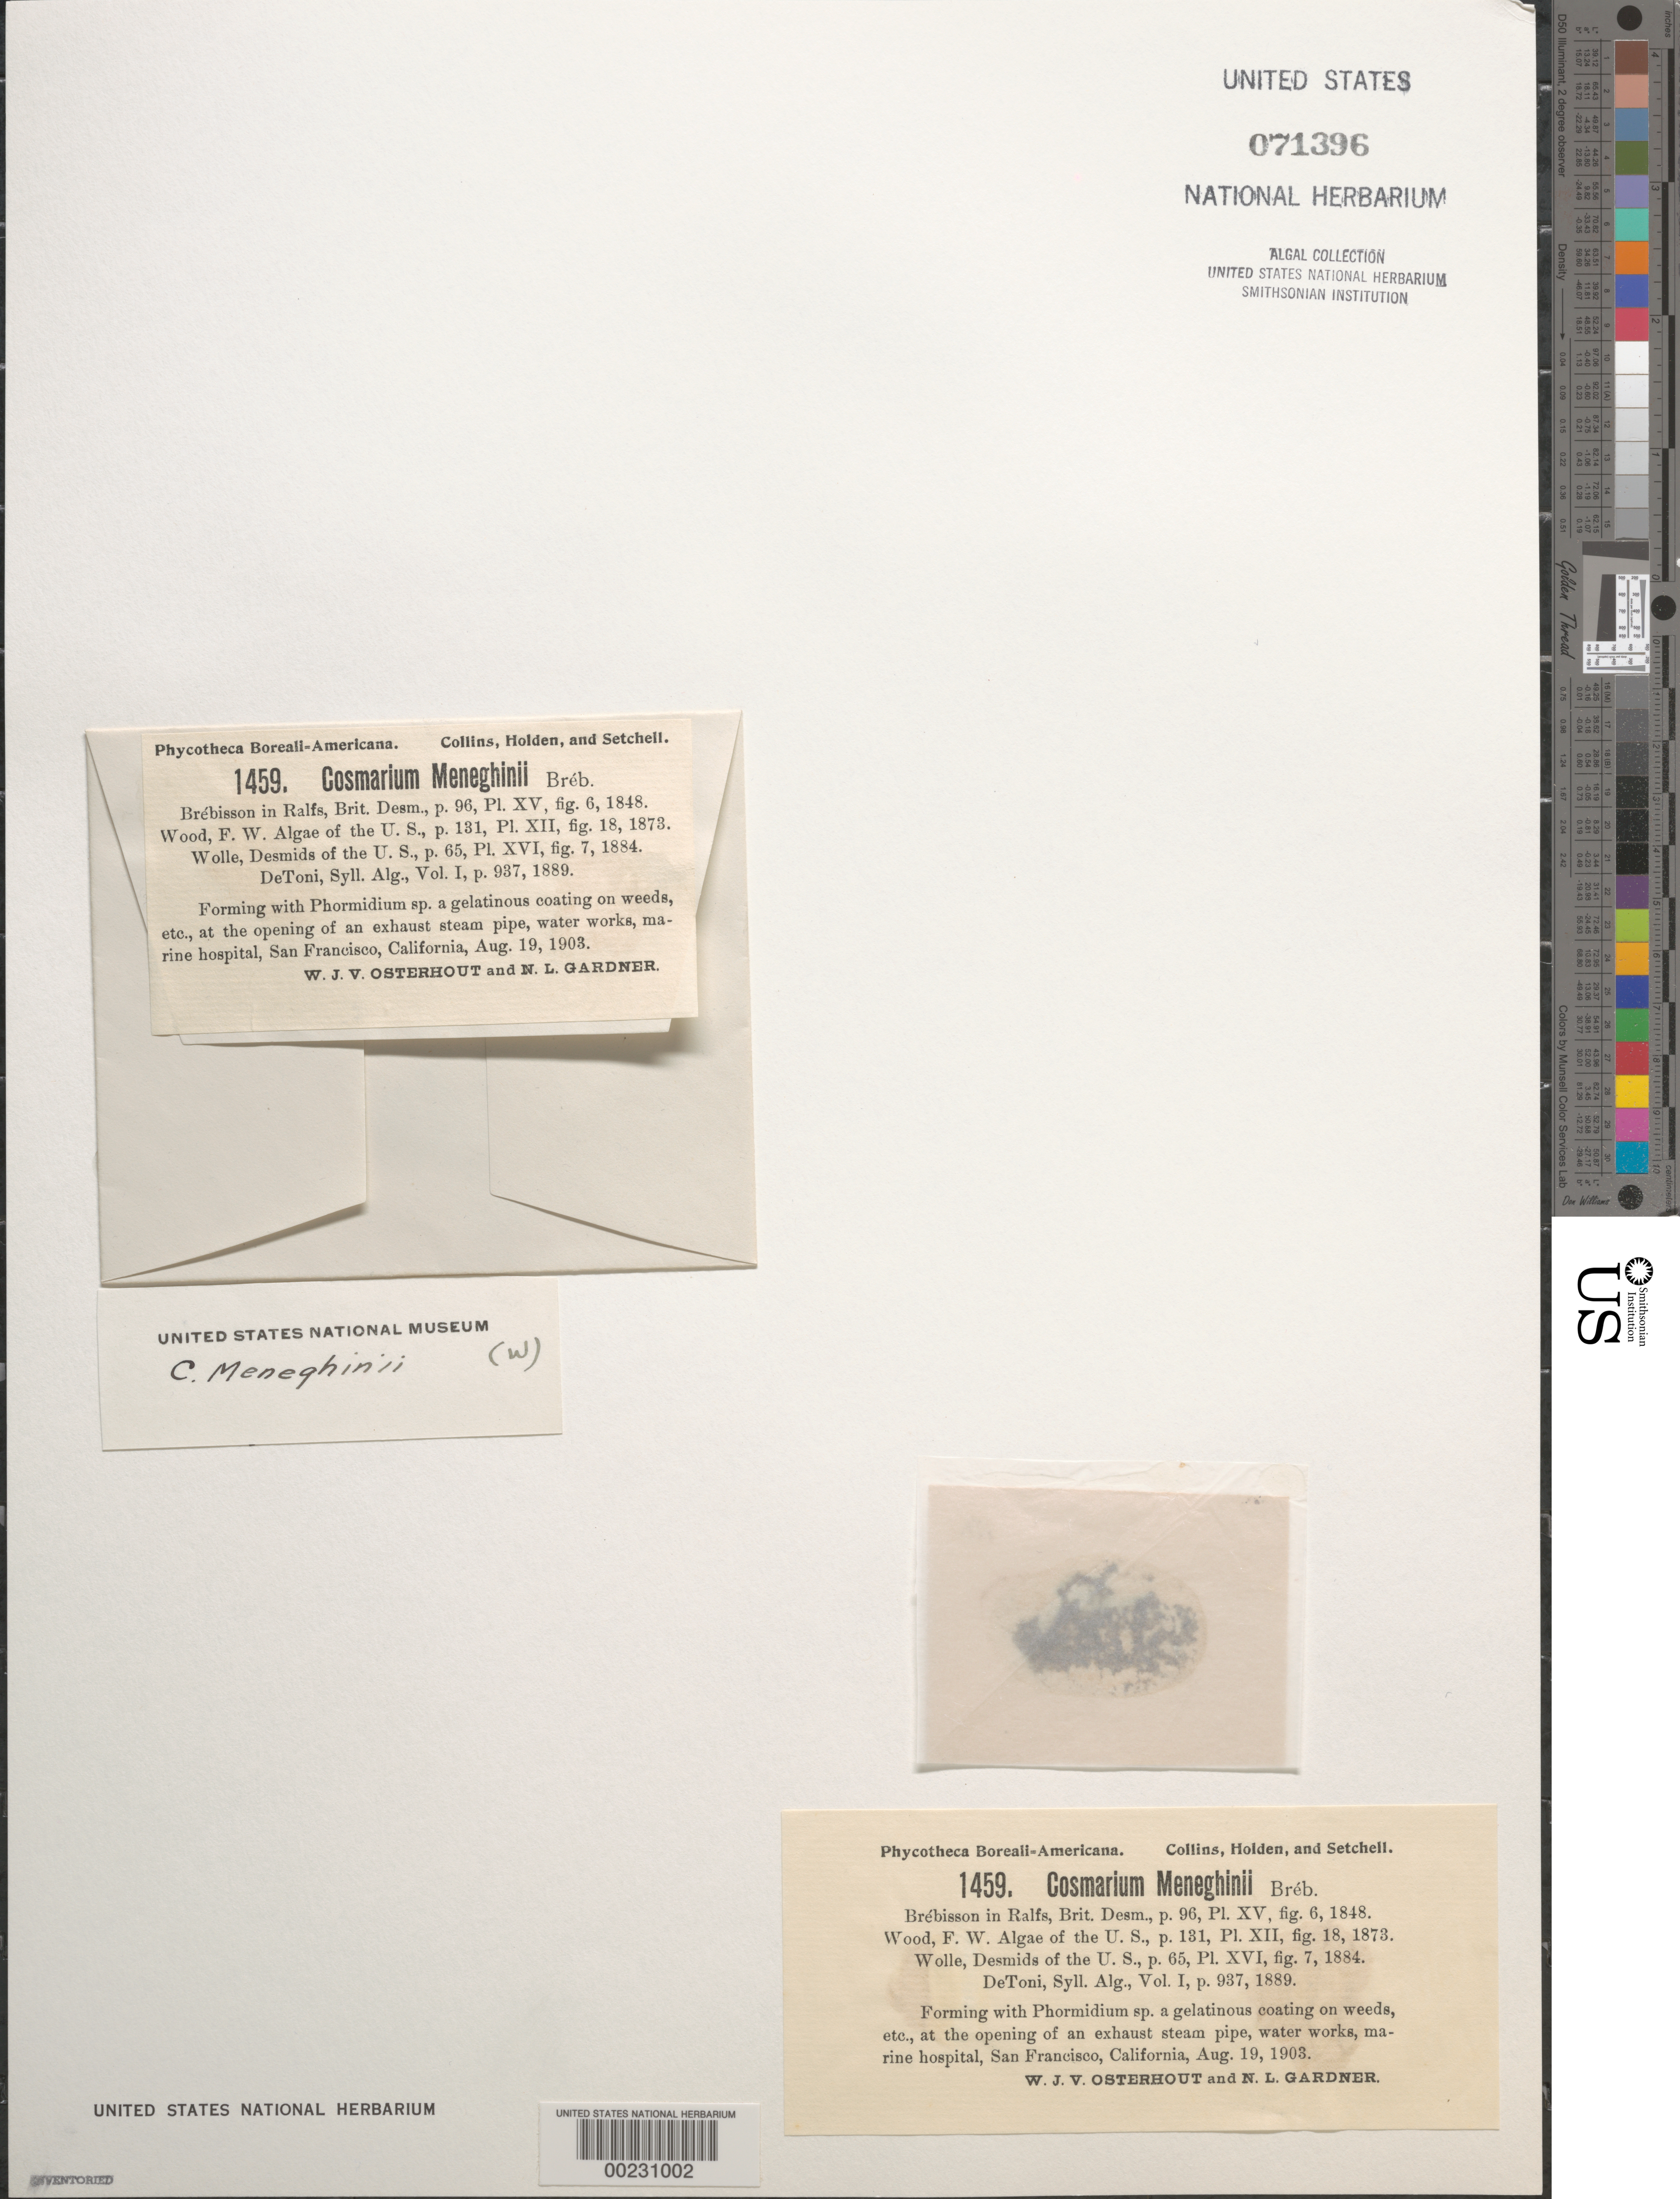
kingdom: Plantae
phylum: Charophyta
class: Zygnematophyceae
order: Zygnematales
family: Desmidiaceae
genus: Cosmarium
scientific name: Cosmarium meneghinii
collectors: W. Osterhout & N. Gardner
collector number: PB-A 1459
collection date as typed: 19 Aug 1903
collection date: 1903-08-19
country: United States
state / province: California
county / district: San Francisco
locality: San Francisco, Marine Hospital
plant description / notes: Collins, Holden & Setchell, Phycotheca Boreali-Americana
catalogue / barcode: US 71396